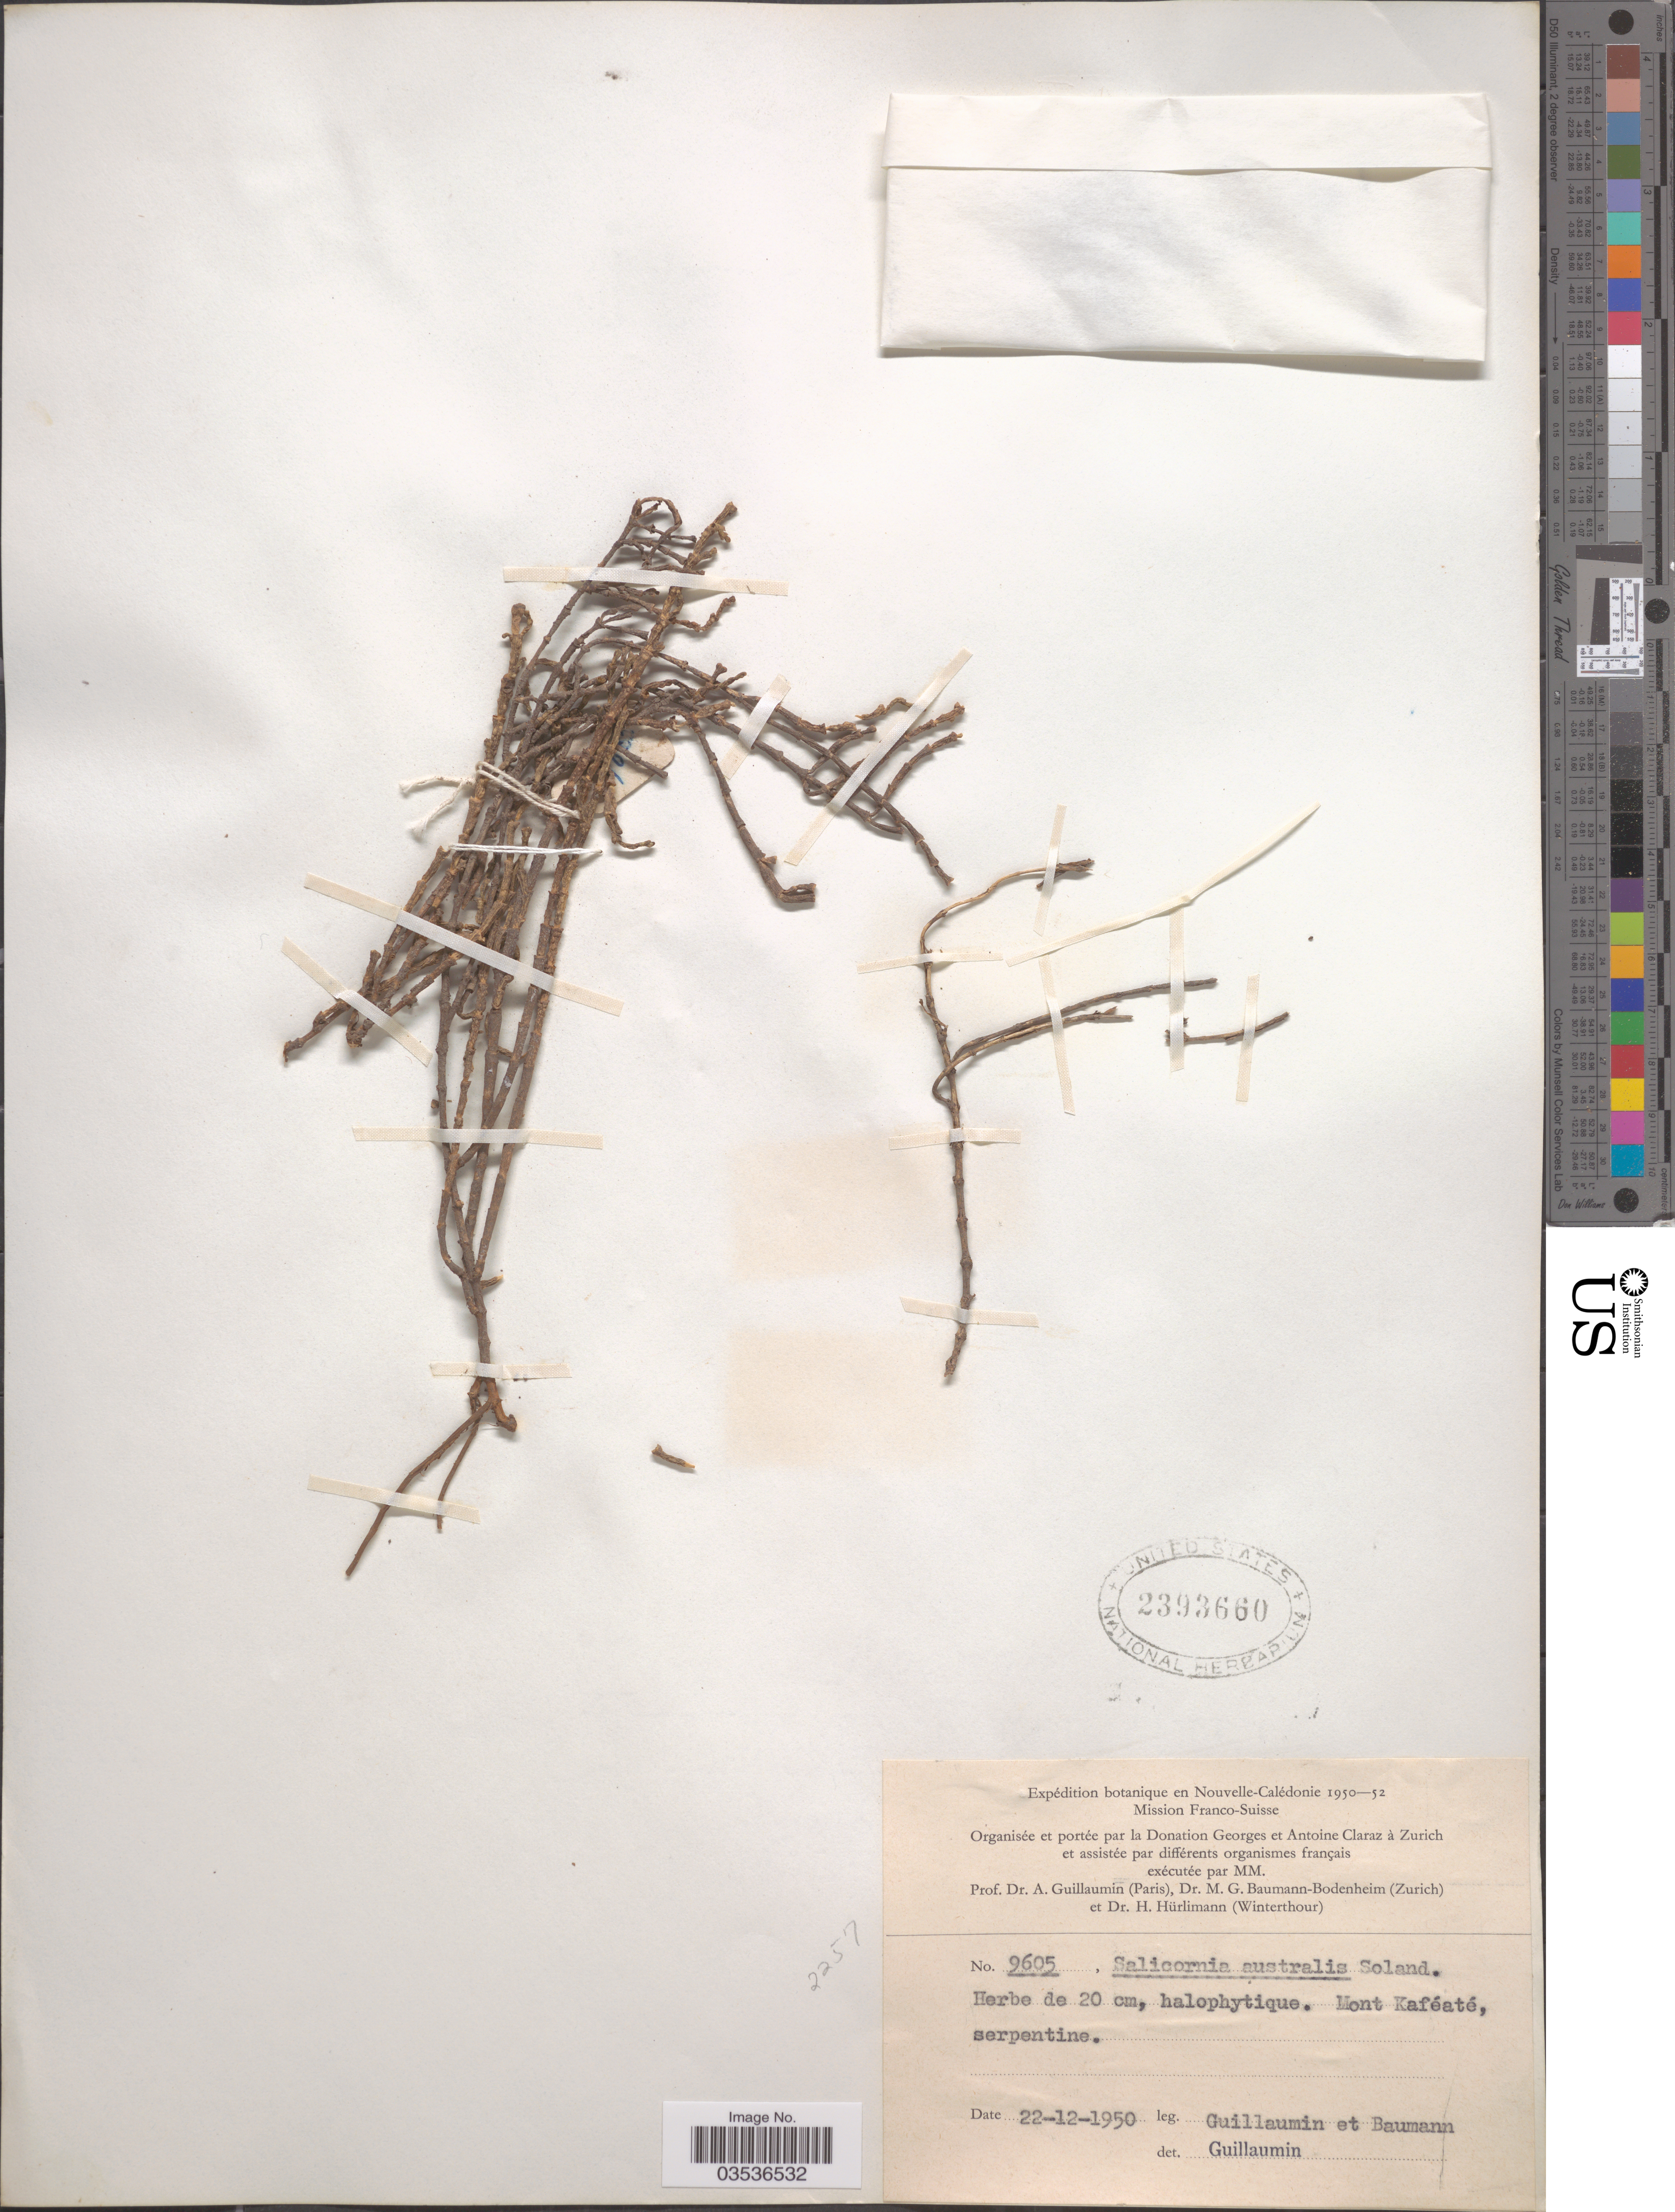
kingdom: Plantae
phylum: Tracheophyta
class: Magnoliopsida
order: Caryophyllales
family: Amaranthaceae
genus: Salicornia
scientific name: Salicornia quinqueflora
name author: Bunge ex Ung.-Sternb.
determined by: Strong, Mark T., (BOT), Smithsonian Institution - National Museum of Natural History (UNITED STATES)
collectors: A. Guillaumin & M. G. Baumann-Bodenheim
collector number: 9605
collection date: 1950-12-22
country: New Caledonia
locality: Nouvelle-Calédonie. Mont Kaféaté.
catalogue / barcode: US 2393660